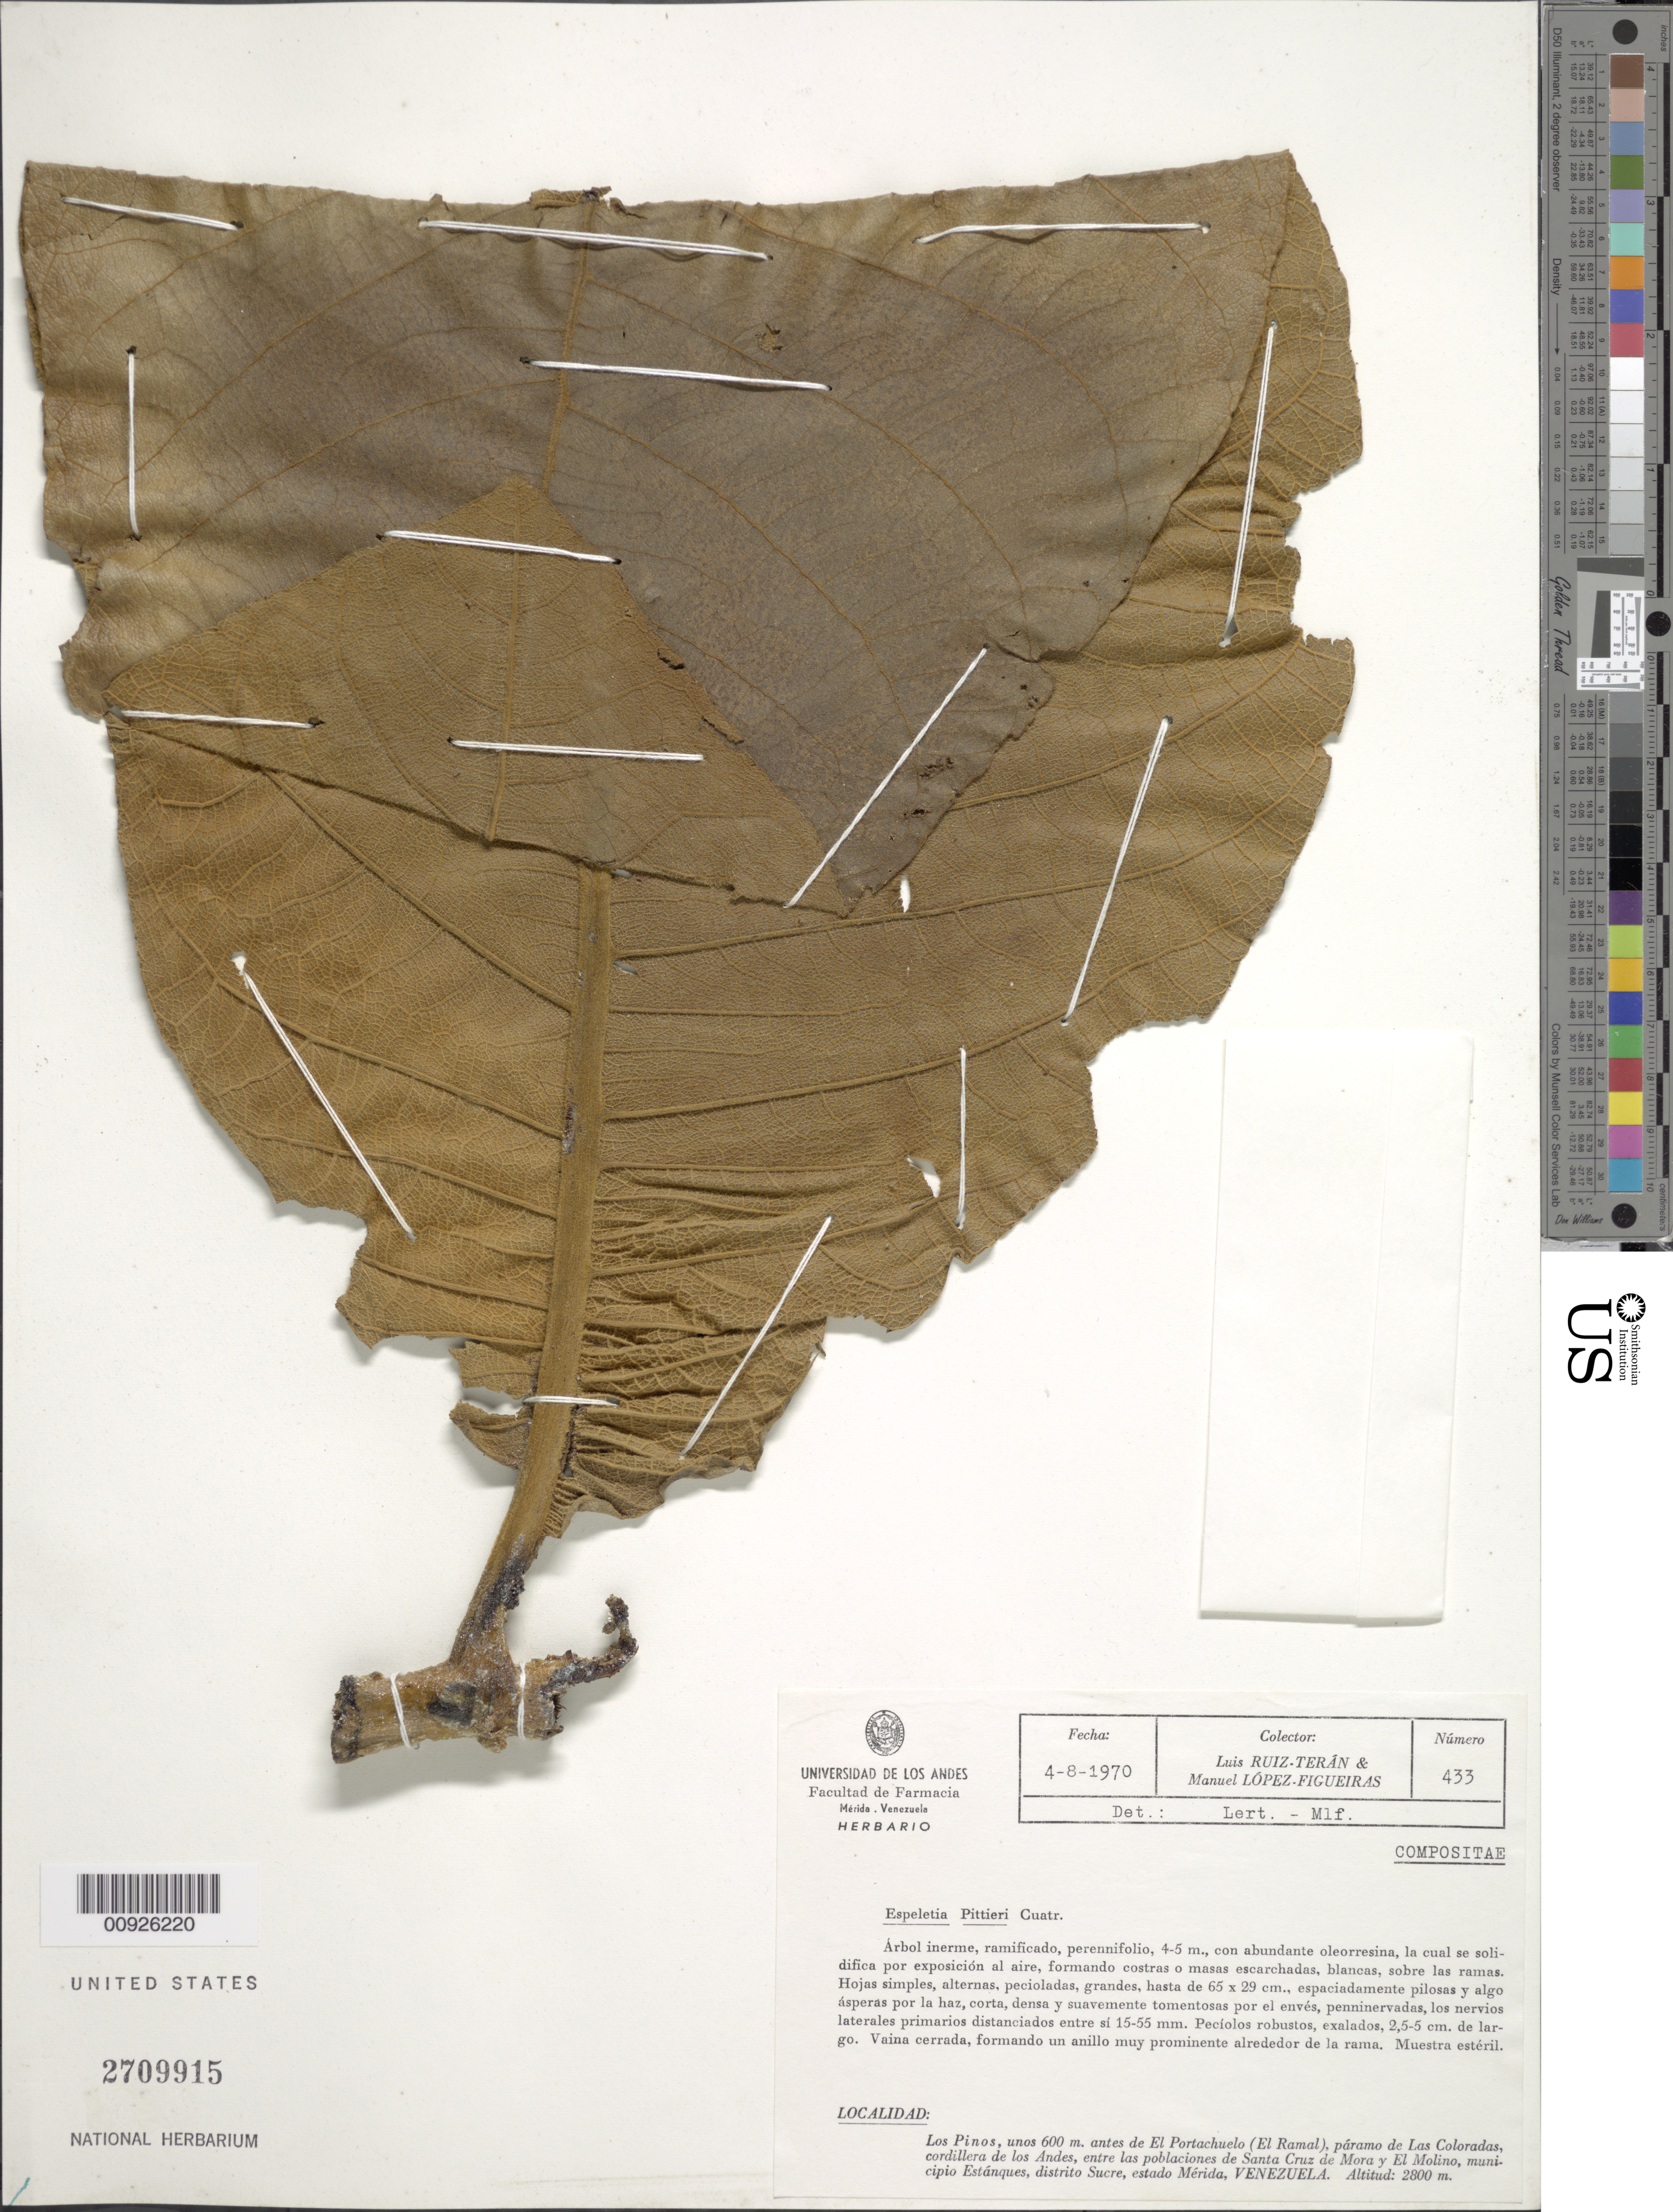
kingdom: Plantae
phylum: Tracheophyta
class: Magnoliopsida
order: Asterales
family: Asteraceae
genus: Carramboa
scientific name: Carramboa badilloi var. pittieri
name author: (Cuatrec.) Cuatrec.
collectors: L. Teran & M. López Figueiras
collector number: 433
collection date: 1970-08-04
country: Venezuela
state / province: Mérida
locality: Los Pinos, unos 600 m. antes de El Portachuelo (El Ramal), paramo de Las Coloradas, cordillera de los Andes, entre las poblaciones de Santa Cruz de Mora y El Molino, minicipio Estanques, distrito Sucre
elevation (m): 2800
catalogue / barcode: US 2709915